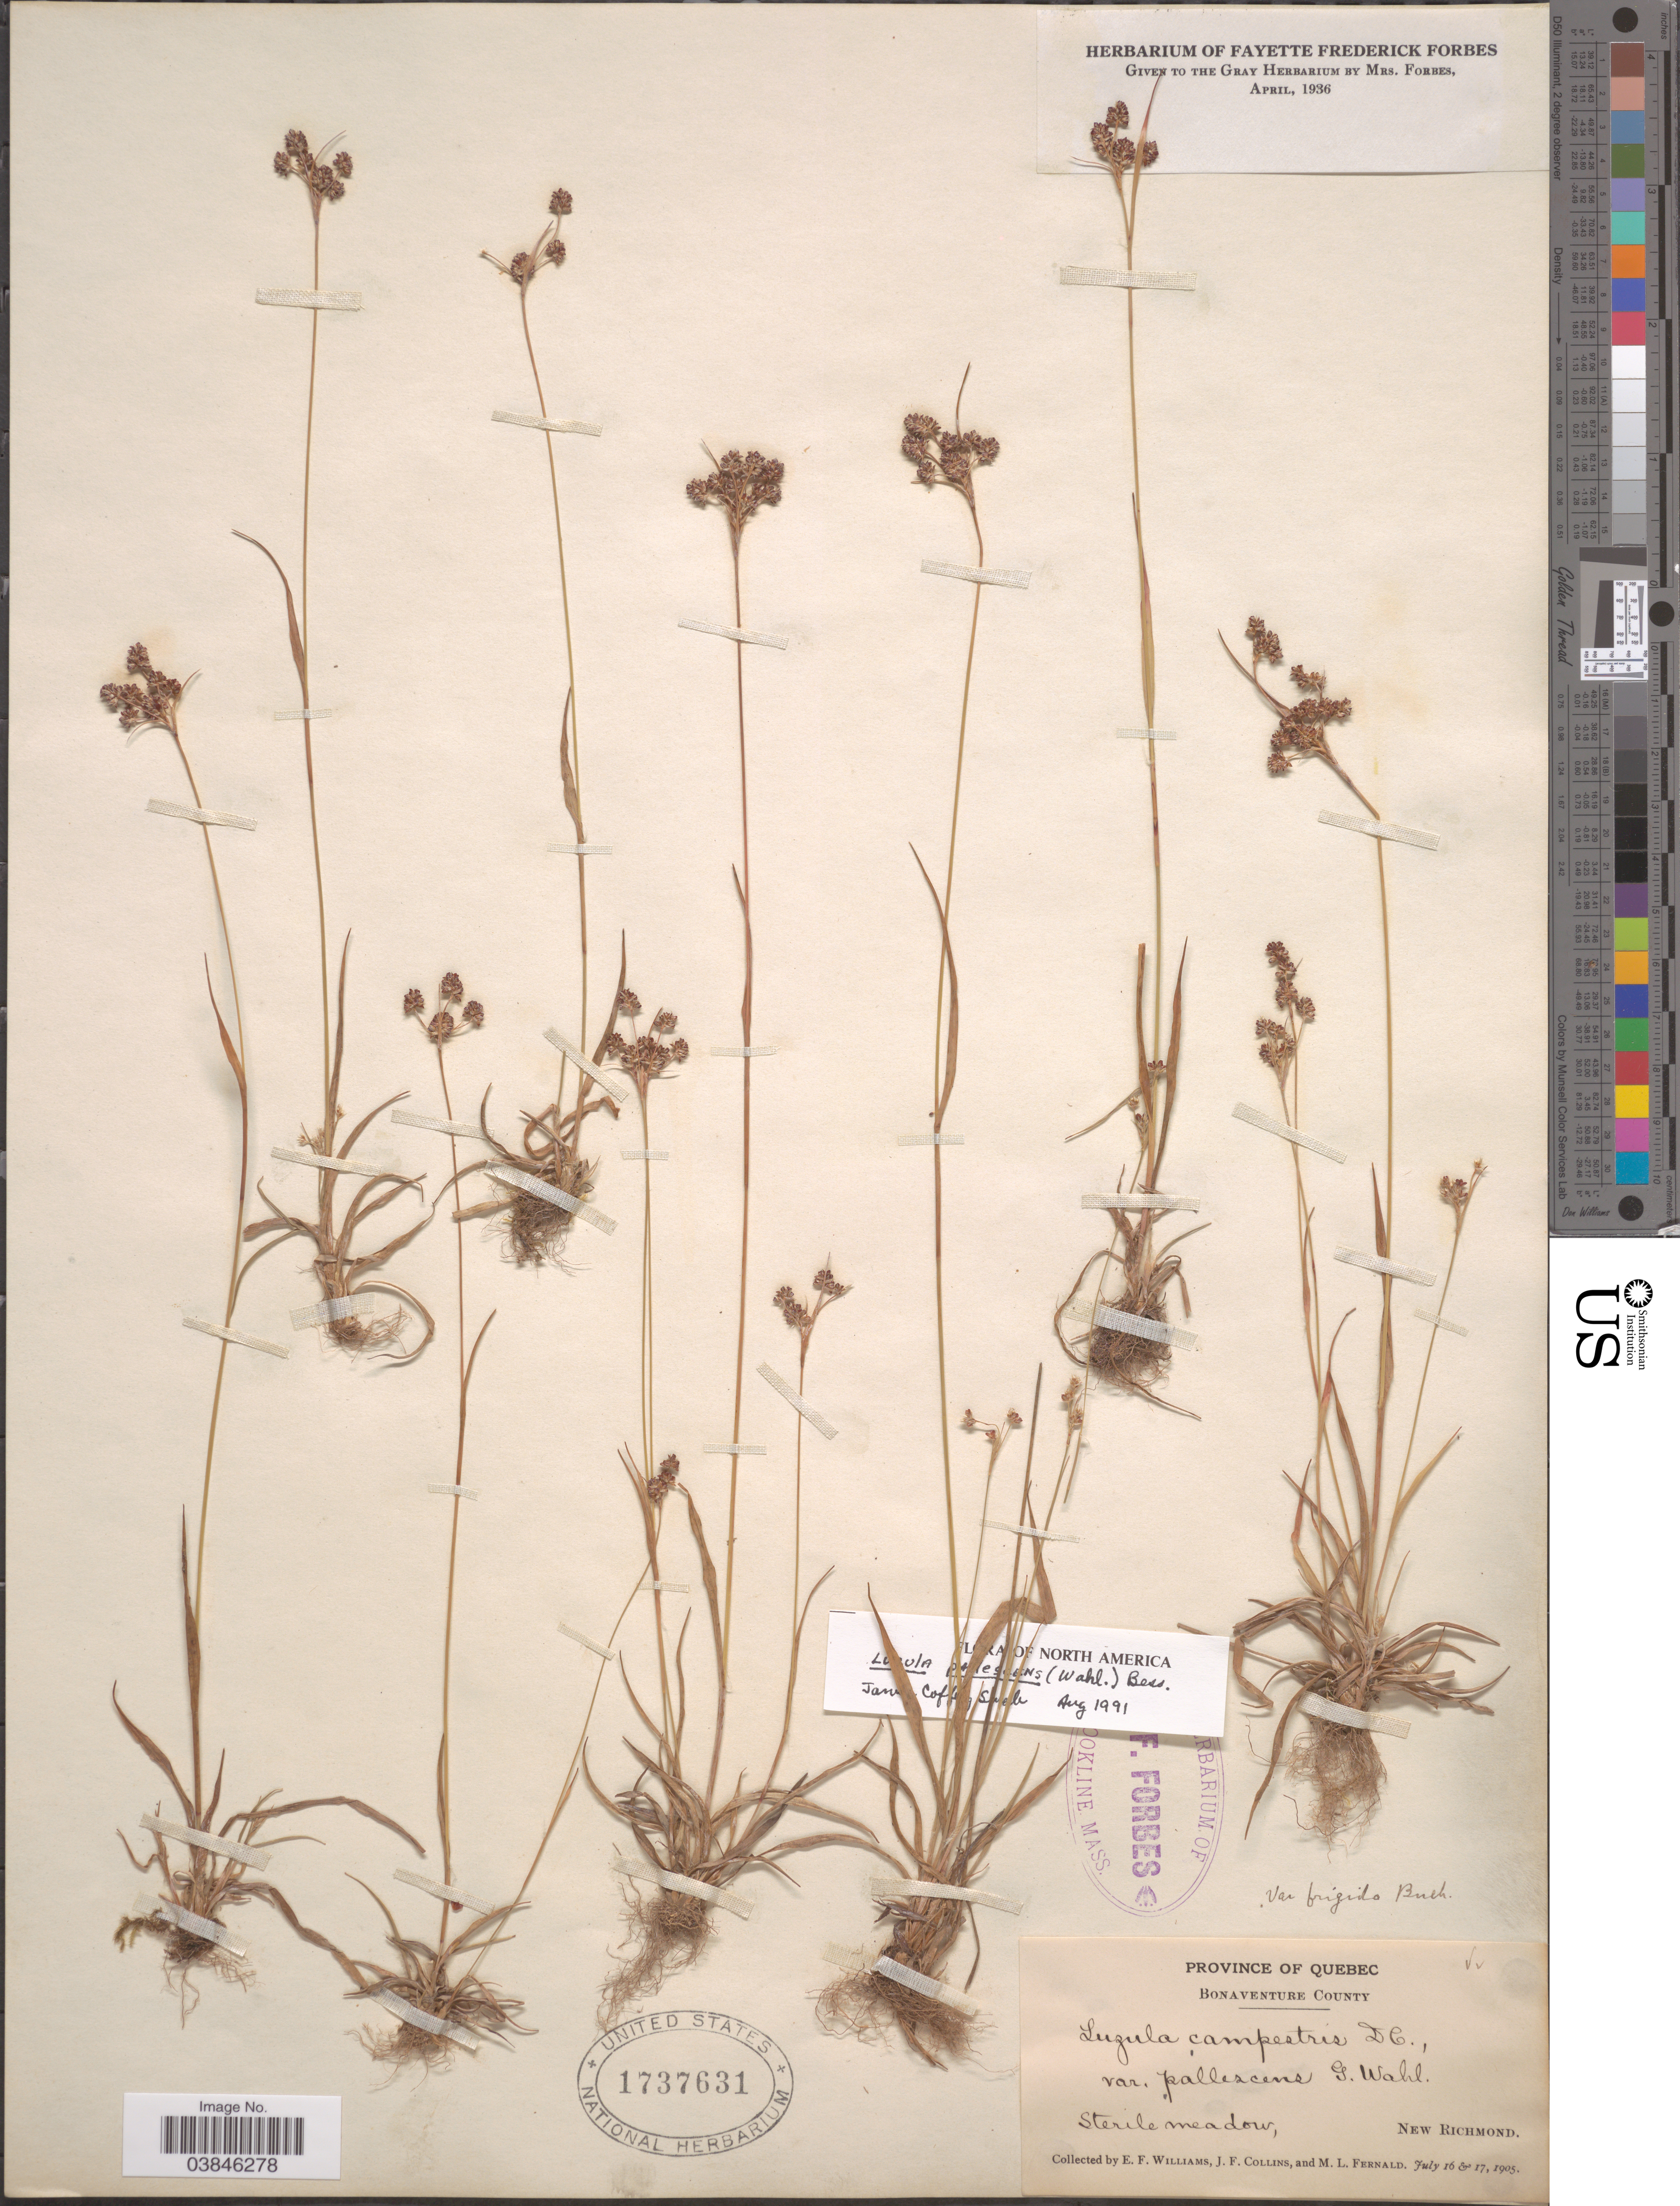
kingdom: Plantae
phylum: Tracheophyta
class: Liliopsida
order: Poales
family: Juncaceae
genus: Luzula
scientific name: Luzula pallescens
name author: Sw.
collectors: E. Williams, J. Collins & M. L. Fernald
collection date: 1905-07-16/1905-07-17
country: Canada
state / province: Quebec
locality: Bonaventure County. New Richmond.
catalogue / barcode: US 1737631